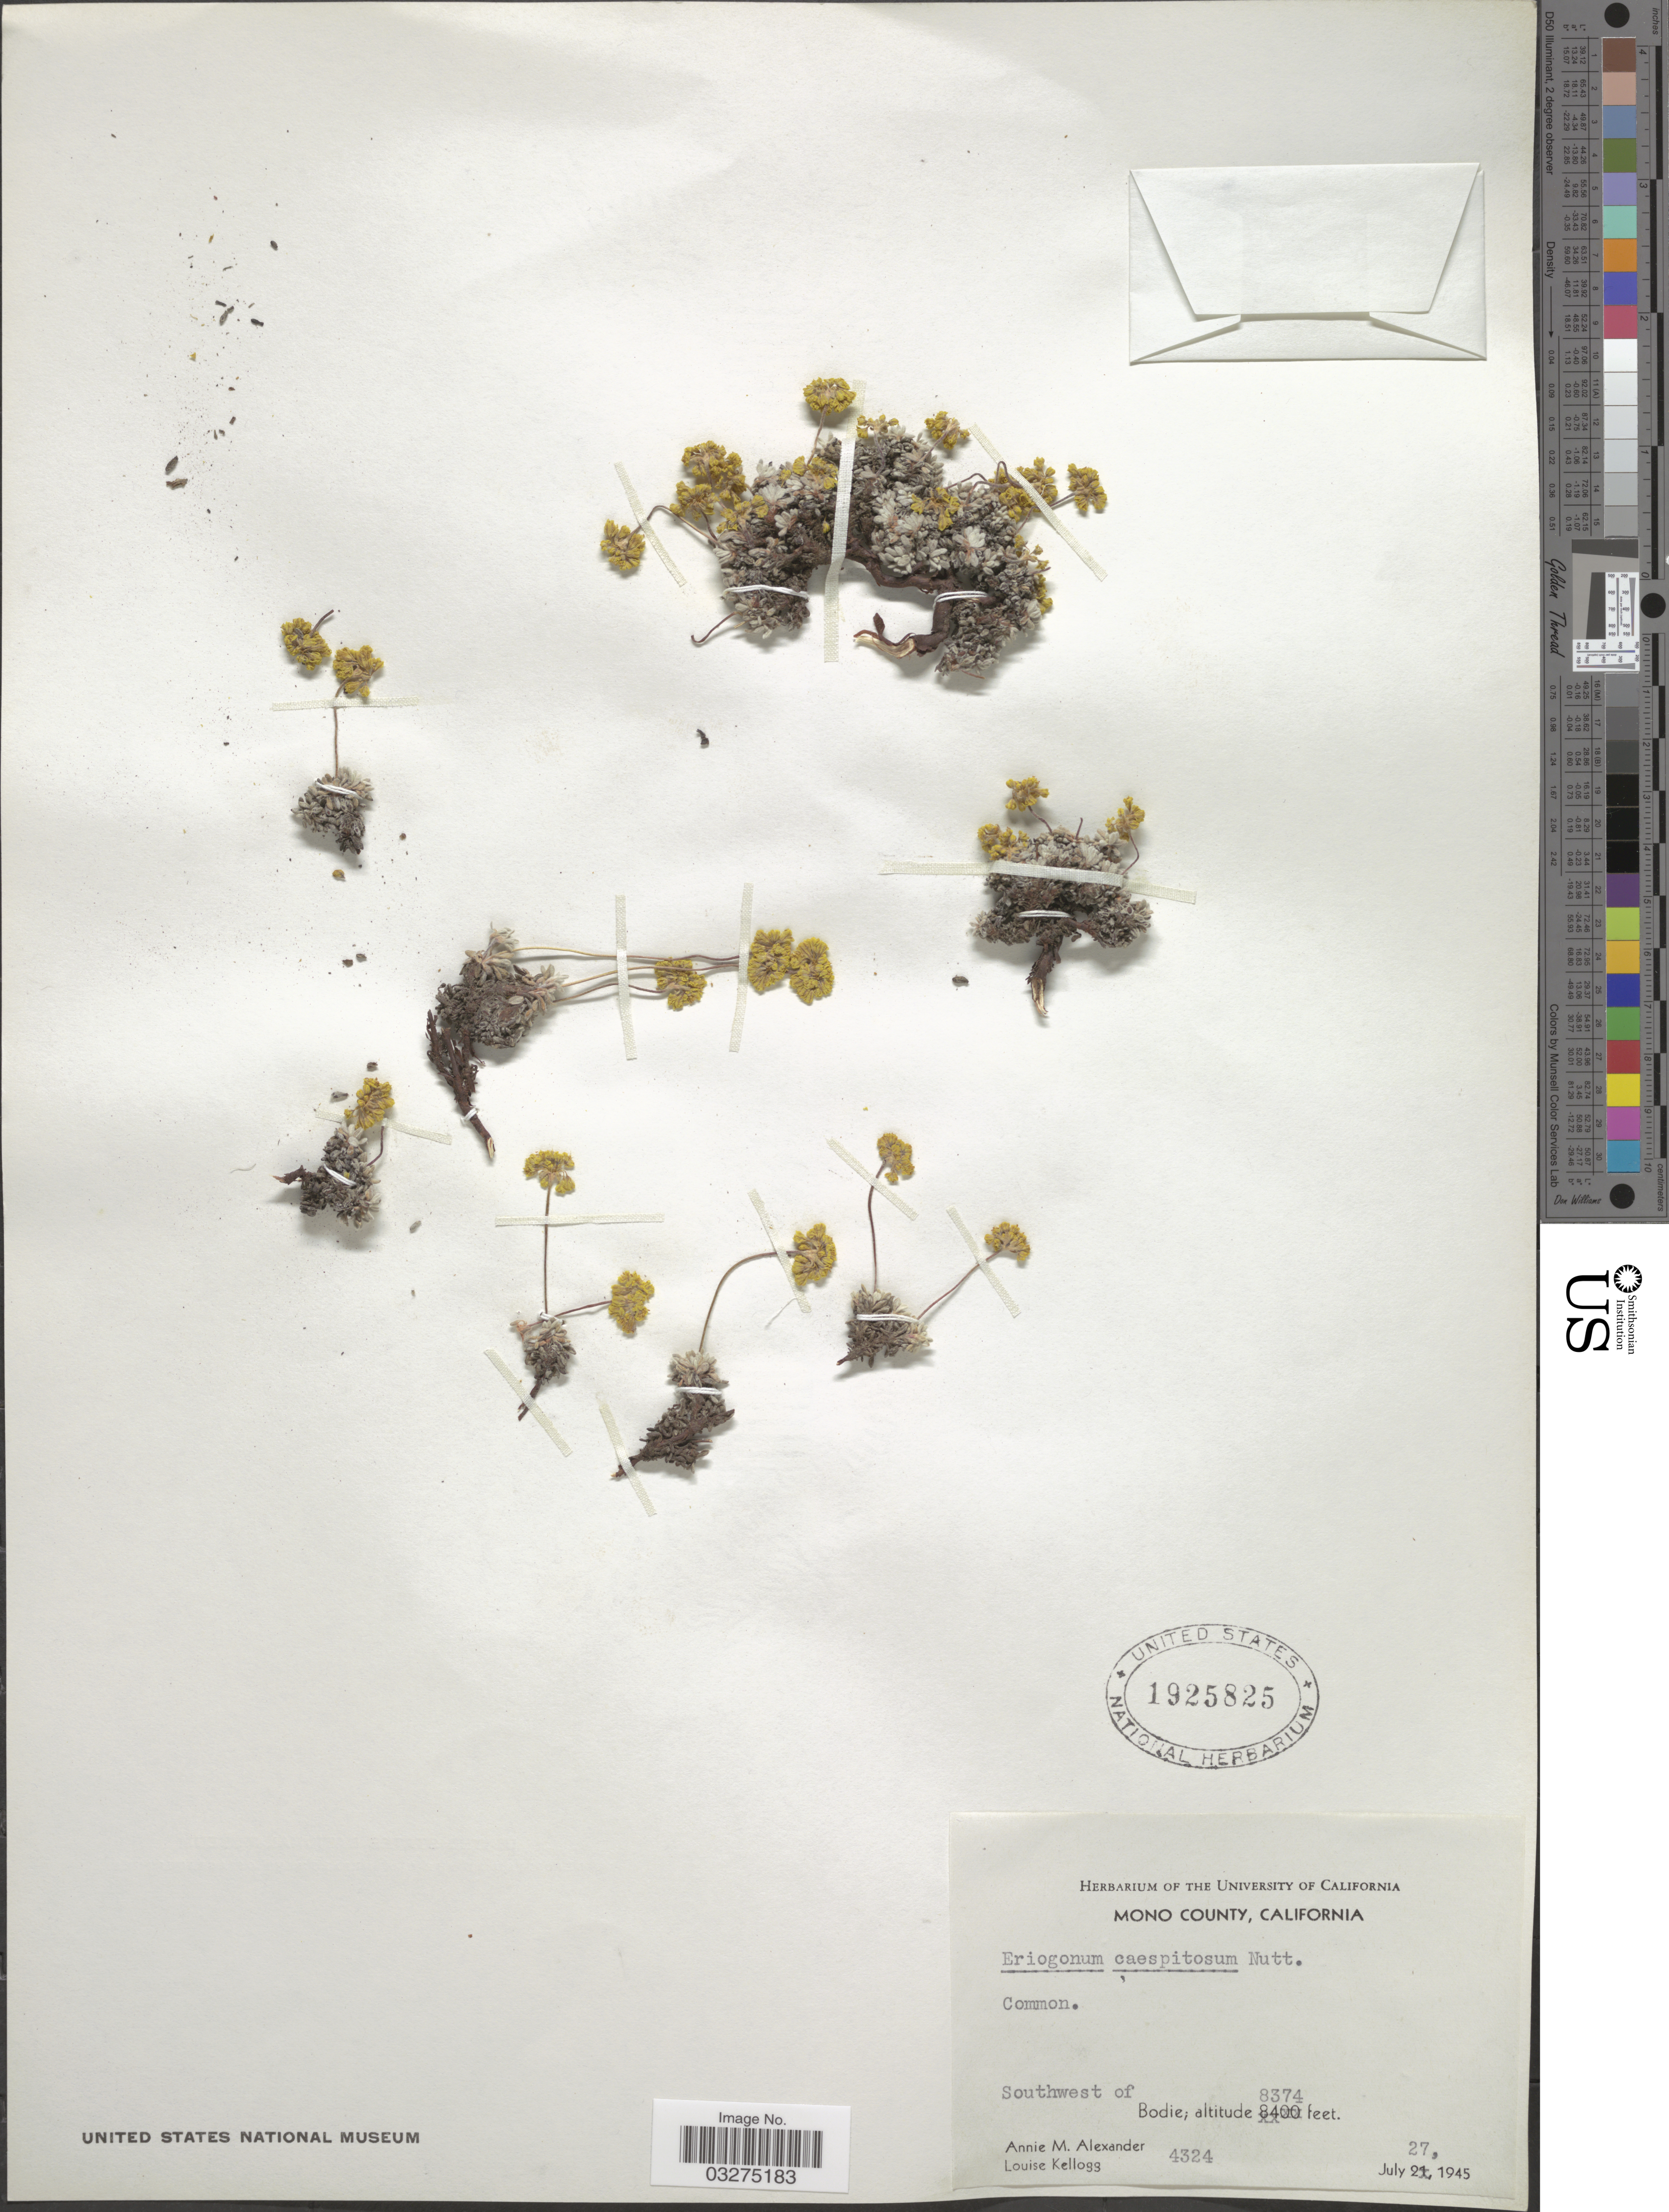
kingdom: Plantae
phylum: Tracheophyta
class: Magnoliopsida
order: Caryophyllales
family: Polygonaceae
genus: Eriogonum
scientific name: Eriogonum caespitosum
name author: Nutt.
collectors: A. M. Alexander & L. Kellogg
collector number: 4324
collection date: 1945-07-27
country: United States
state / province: California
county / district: Mono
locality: Mono County, Southwest of Bodie.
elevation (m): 2552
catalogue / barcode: US 1925825